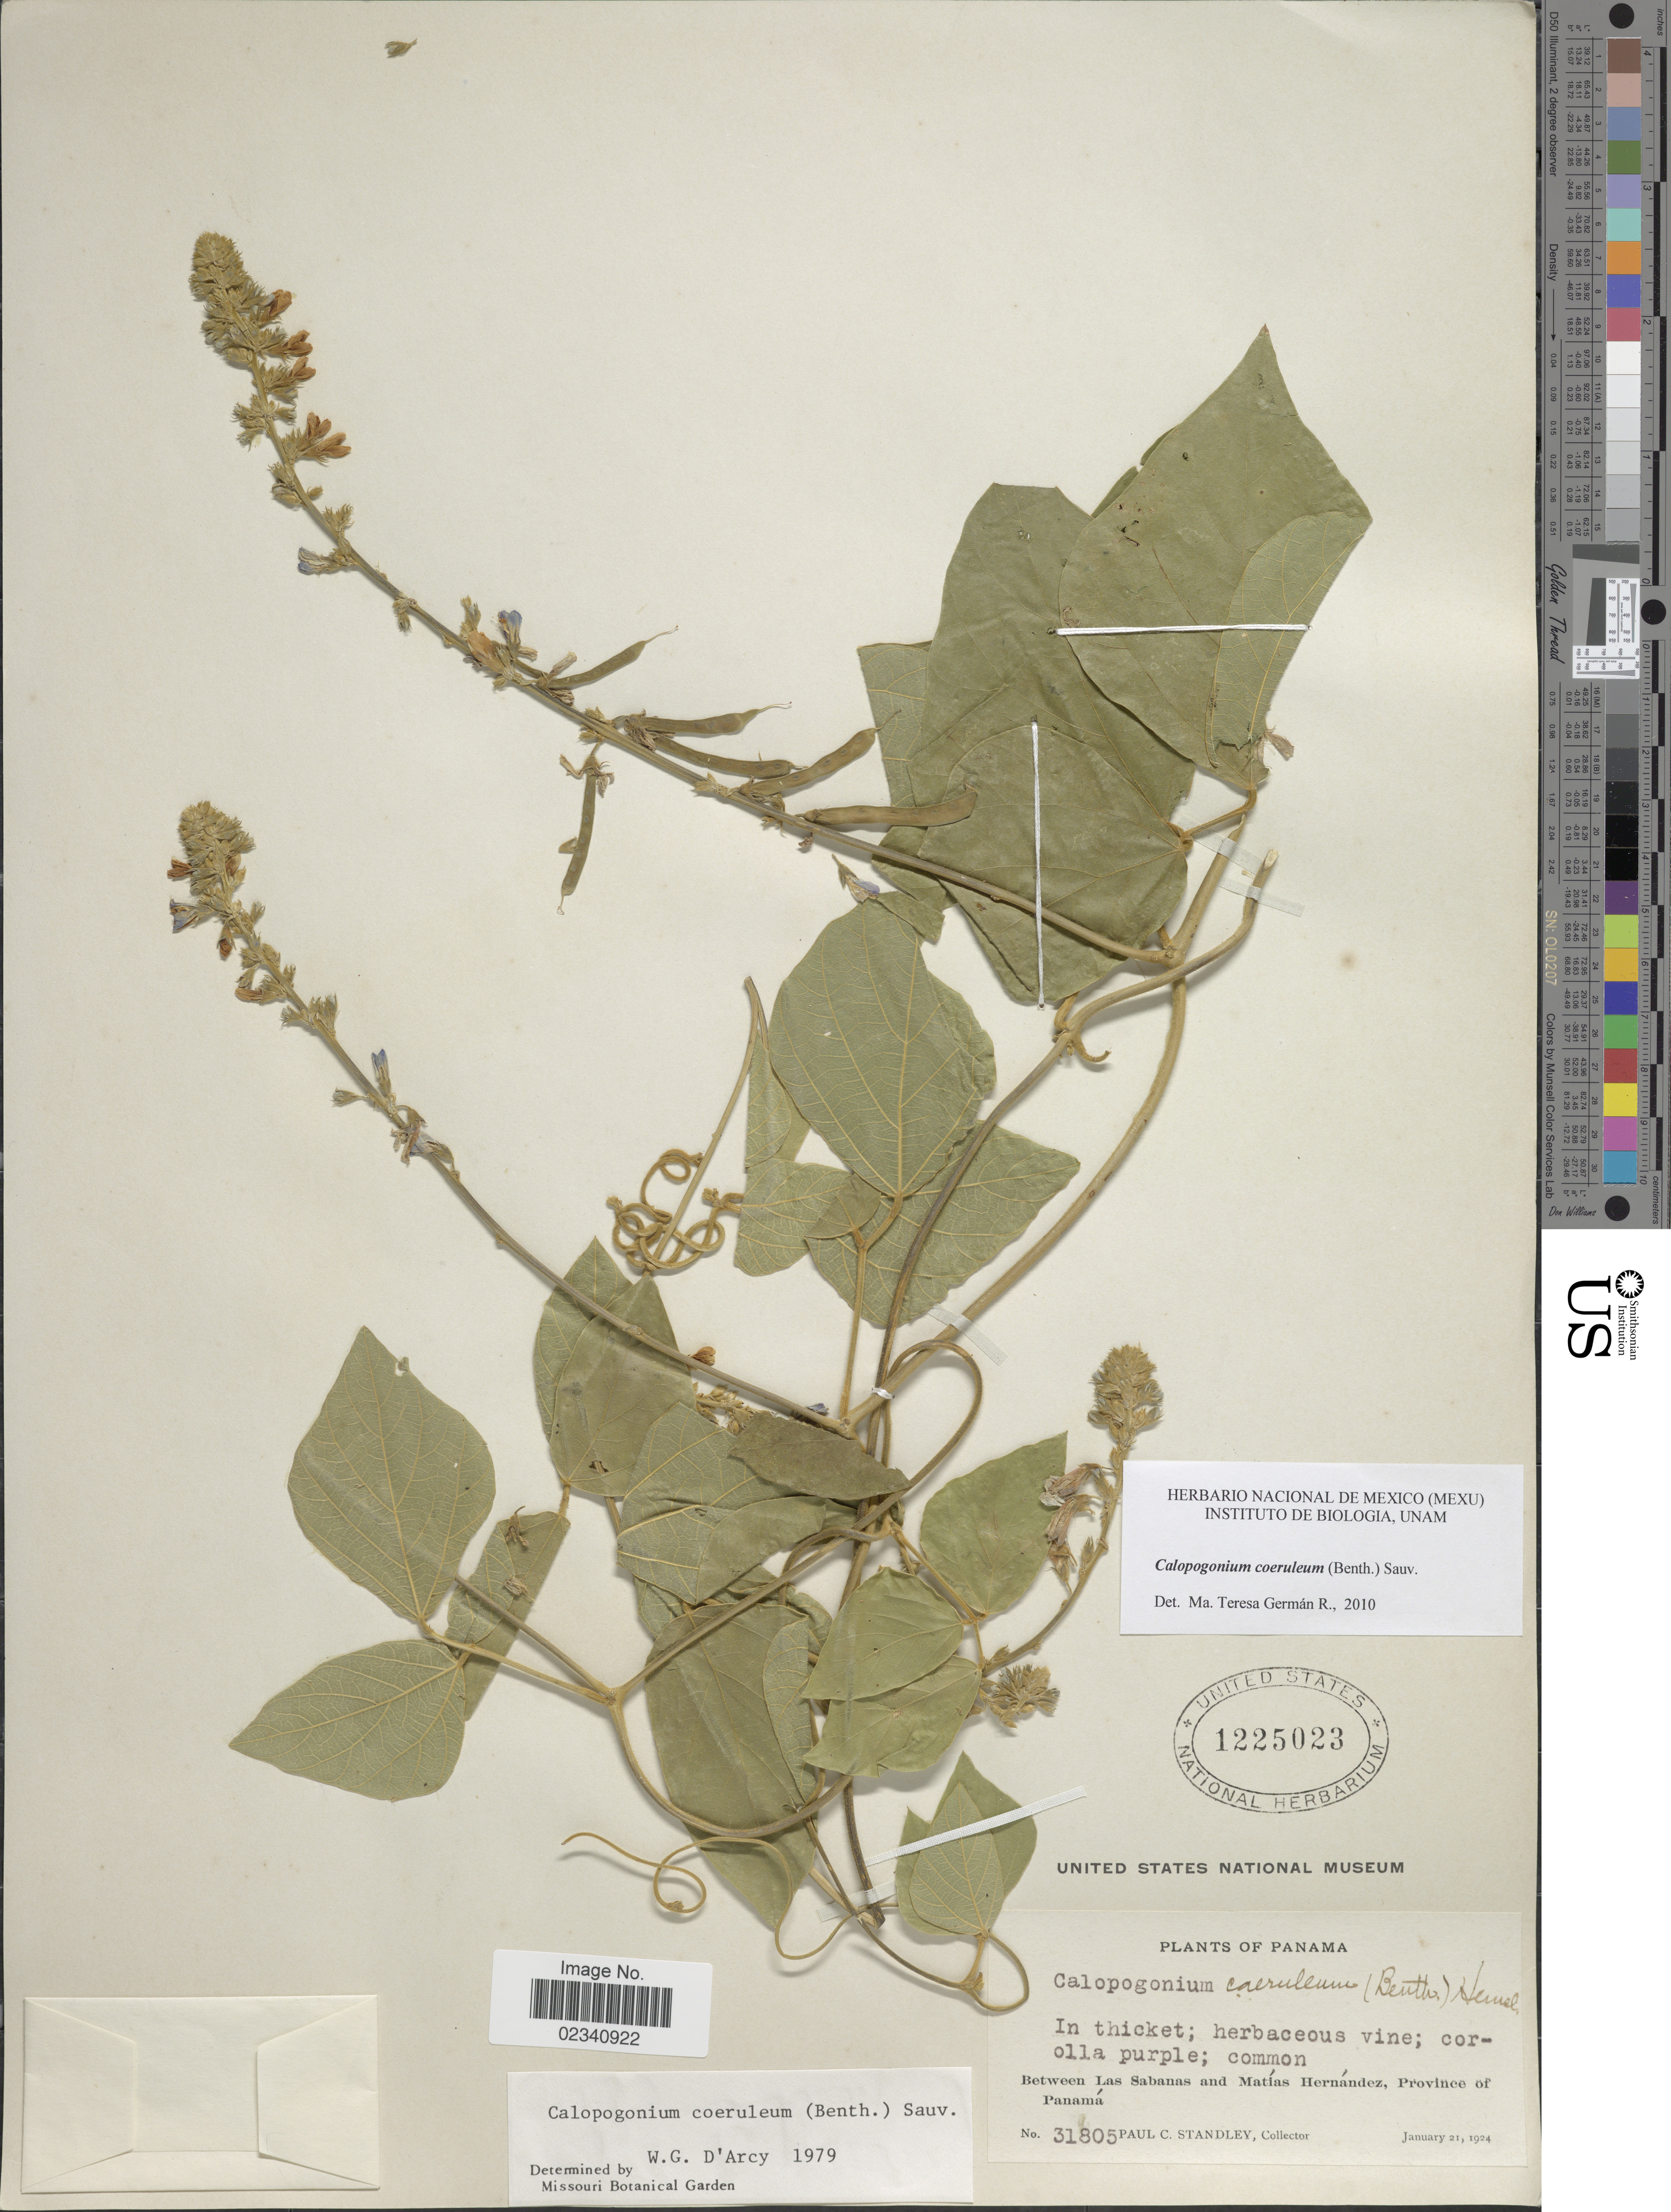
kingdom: Plantae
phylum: Tracheophyta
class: Magnoliopsida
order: Fabales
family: Fabaceae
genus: Calopogonium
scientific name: Calopogonium caeruleum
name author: (Benth.) C. Wright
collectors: P. C. Standley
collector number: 31805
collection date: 1924-01-21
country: Panama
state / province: Panamá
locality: Between Las Sabanas and Matias Hernandez, Province of Panama.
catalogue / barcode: US 1225023